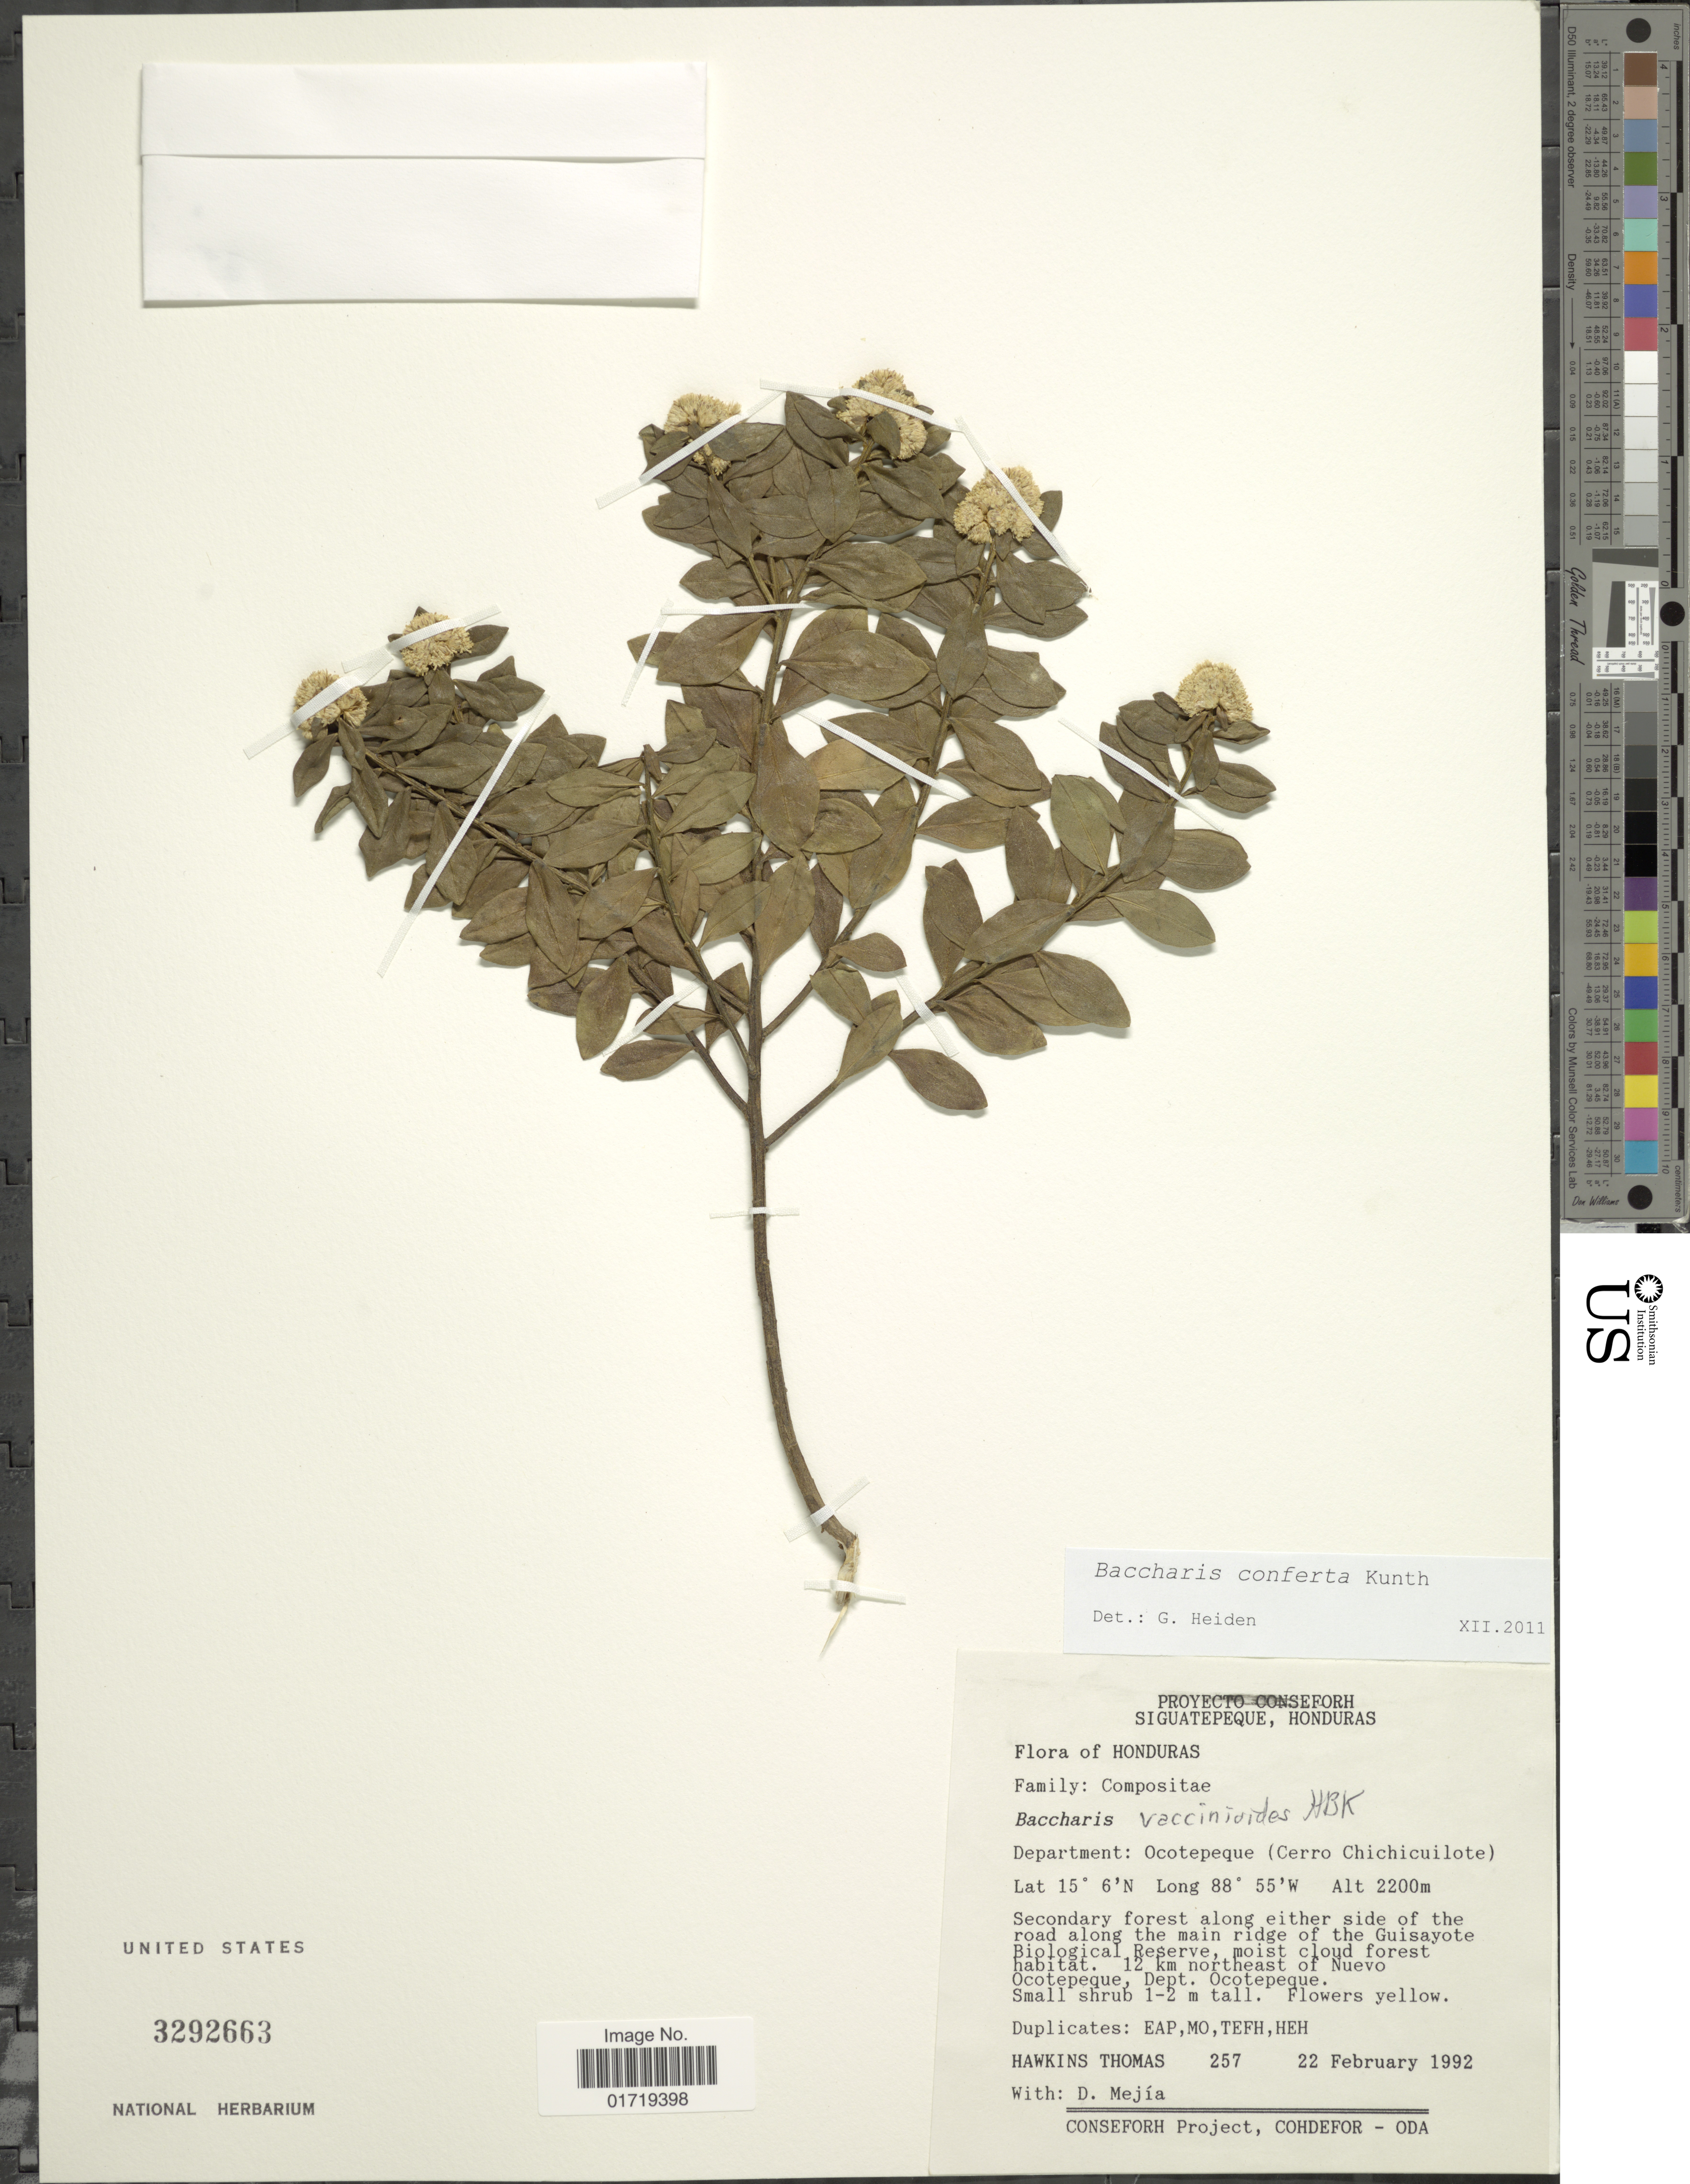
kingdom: Plantae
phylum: Tracheophyta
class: Magnoliopsida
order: Asterales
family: Asteraceae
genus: Baccharis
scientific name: Baccharis conferta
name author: Kunth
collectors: H. Thomas & D. Mejía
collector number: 257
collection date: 1992-02-22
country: Honduras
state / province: Ocotepeque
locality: Siguatepeque, Hinduras, Department: Ocotepeque (Cerro Chichicuilote) Secondary forest along either side of the road along the main ridge of the Guisayote Biological Reserve, 12 km northeast of Nuevo Ocotepeque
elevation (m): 2200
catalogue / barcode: US 3292663